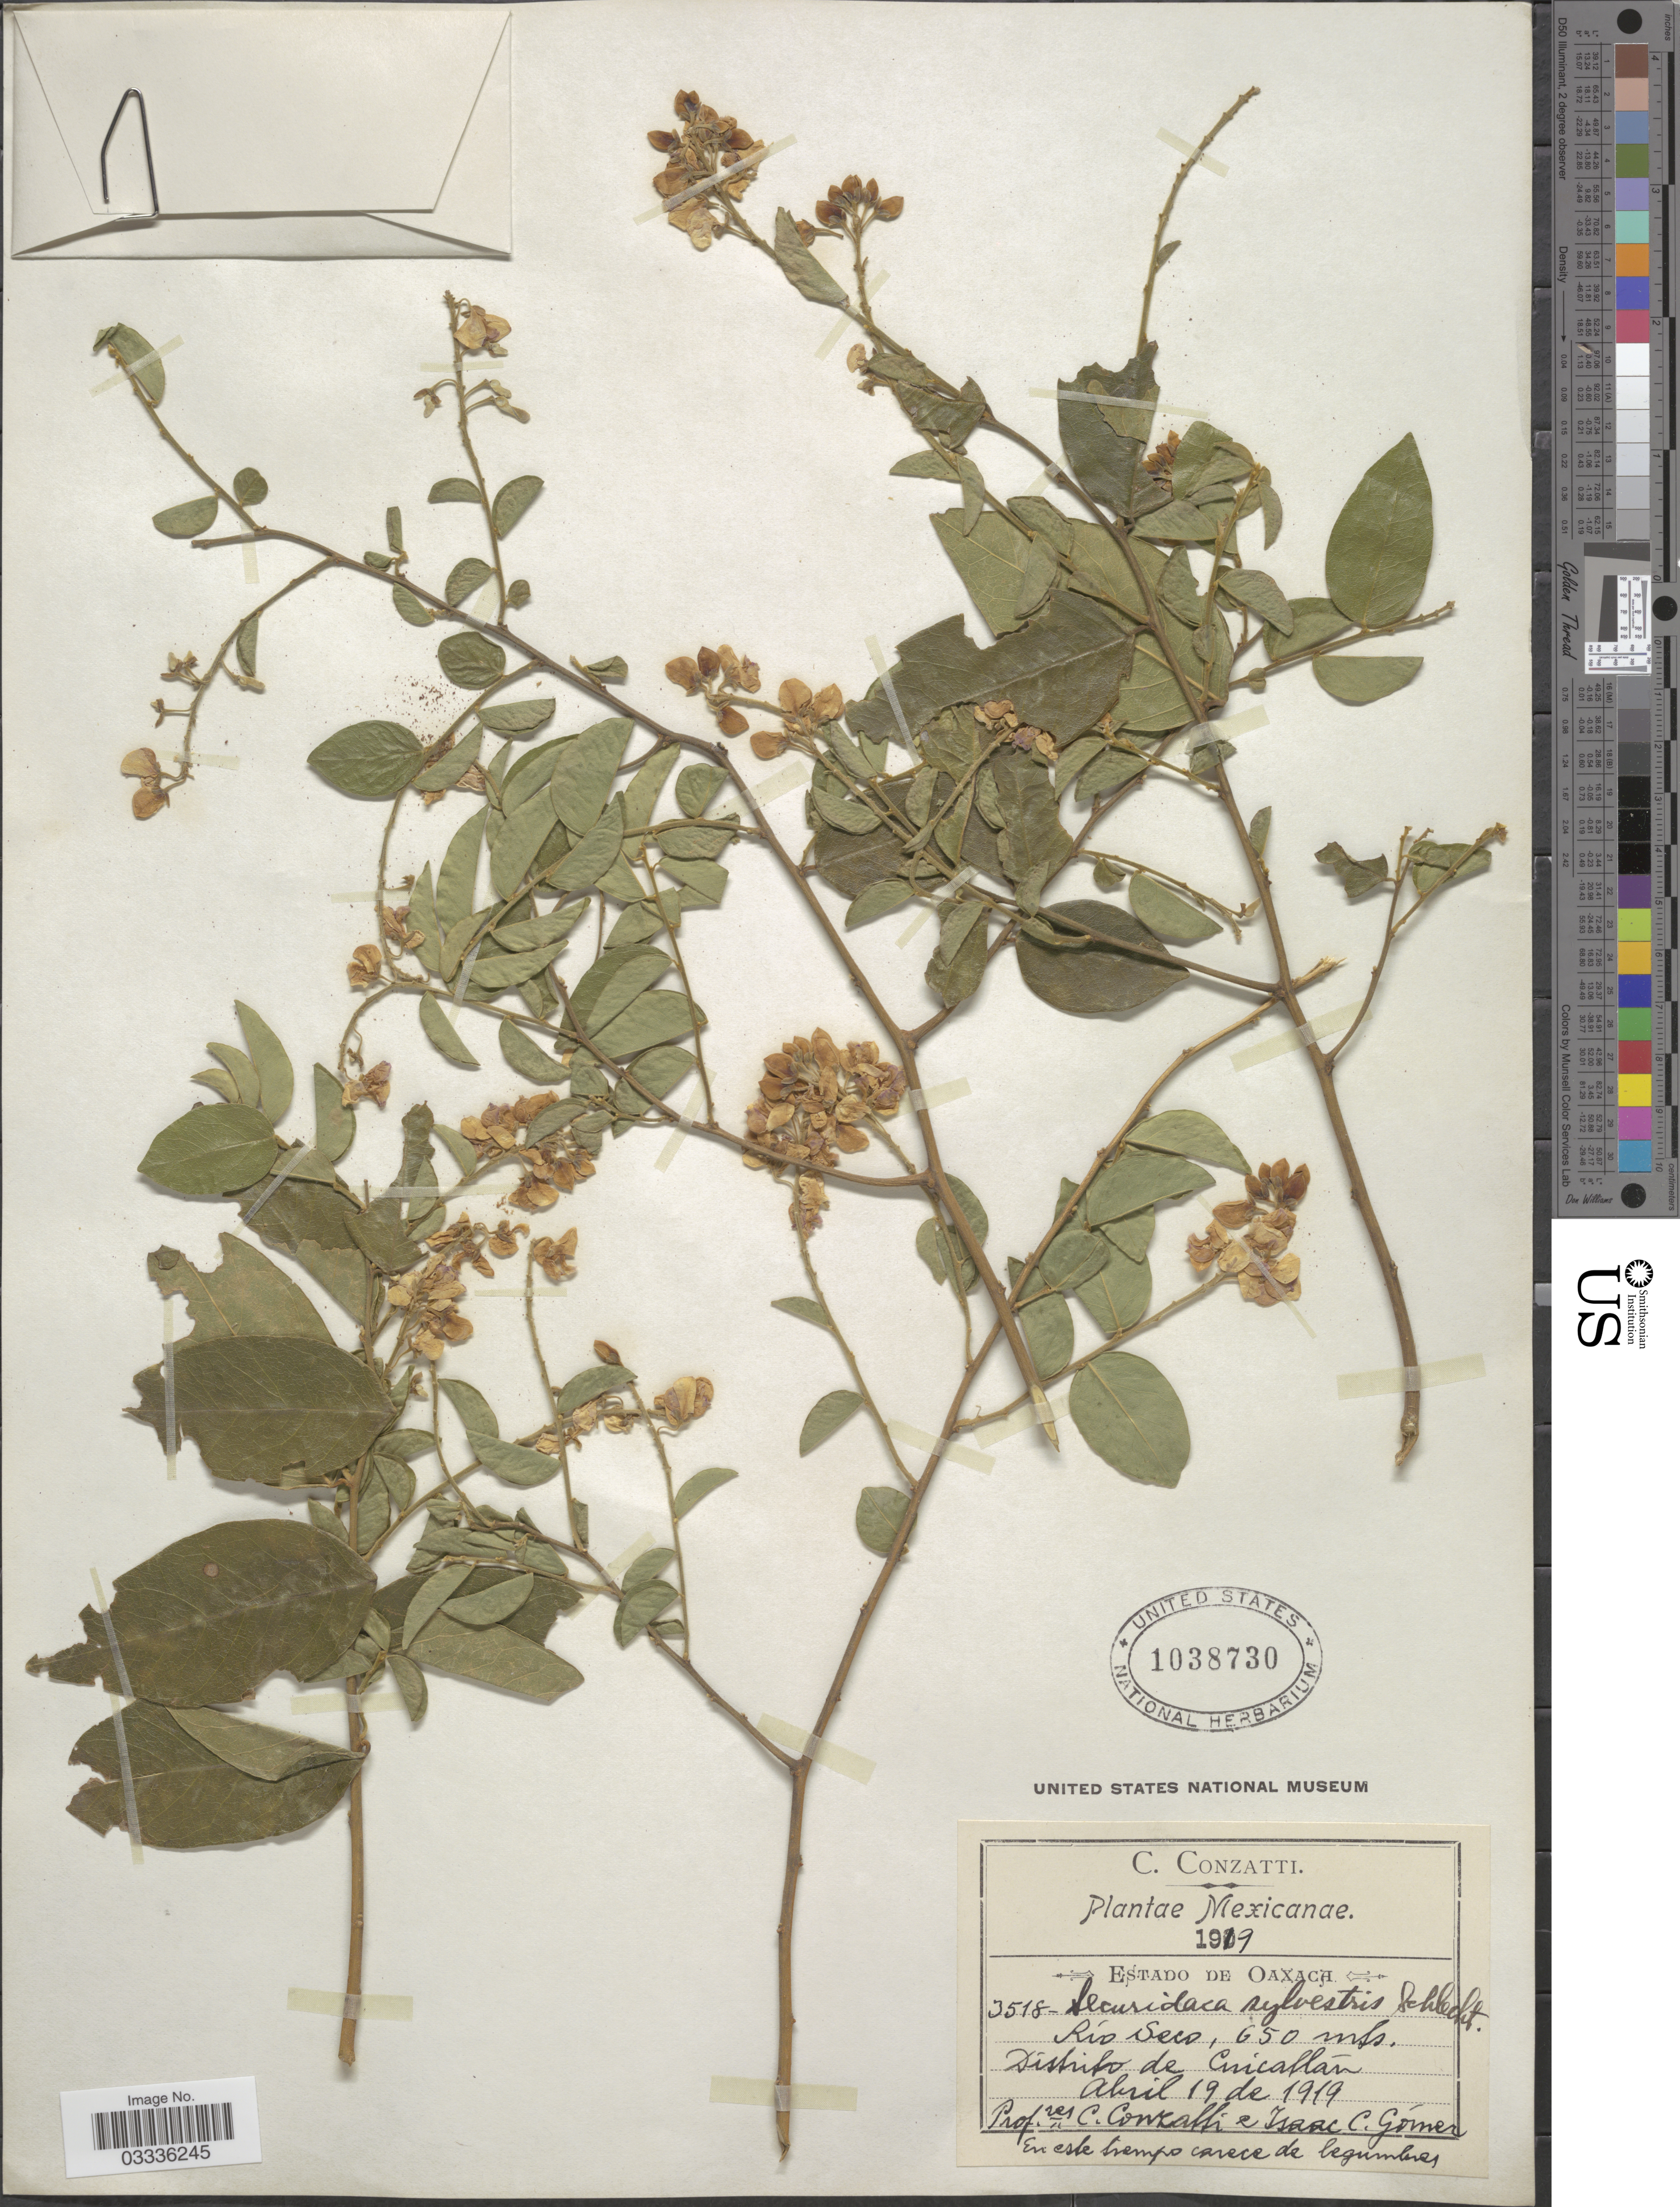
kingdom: Plantae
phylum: Tracheophyta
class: Magnoliopsida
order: Fabales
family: Polygalaceae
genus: Securidaca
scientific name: Securidaca sylvestris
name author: Schltdl.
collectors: C. Conzatti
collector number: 3518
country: Mexico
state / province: Oaxaca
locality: Río Seco. Distrito de Cuicatlán.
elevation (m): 650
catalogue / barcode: US 1038730